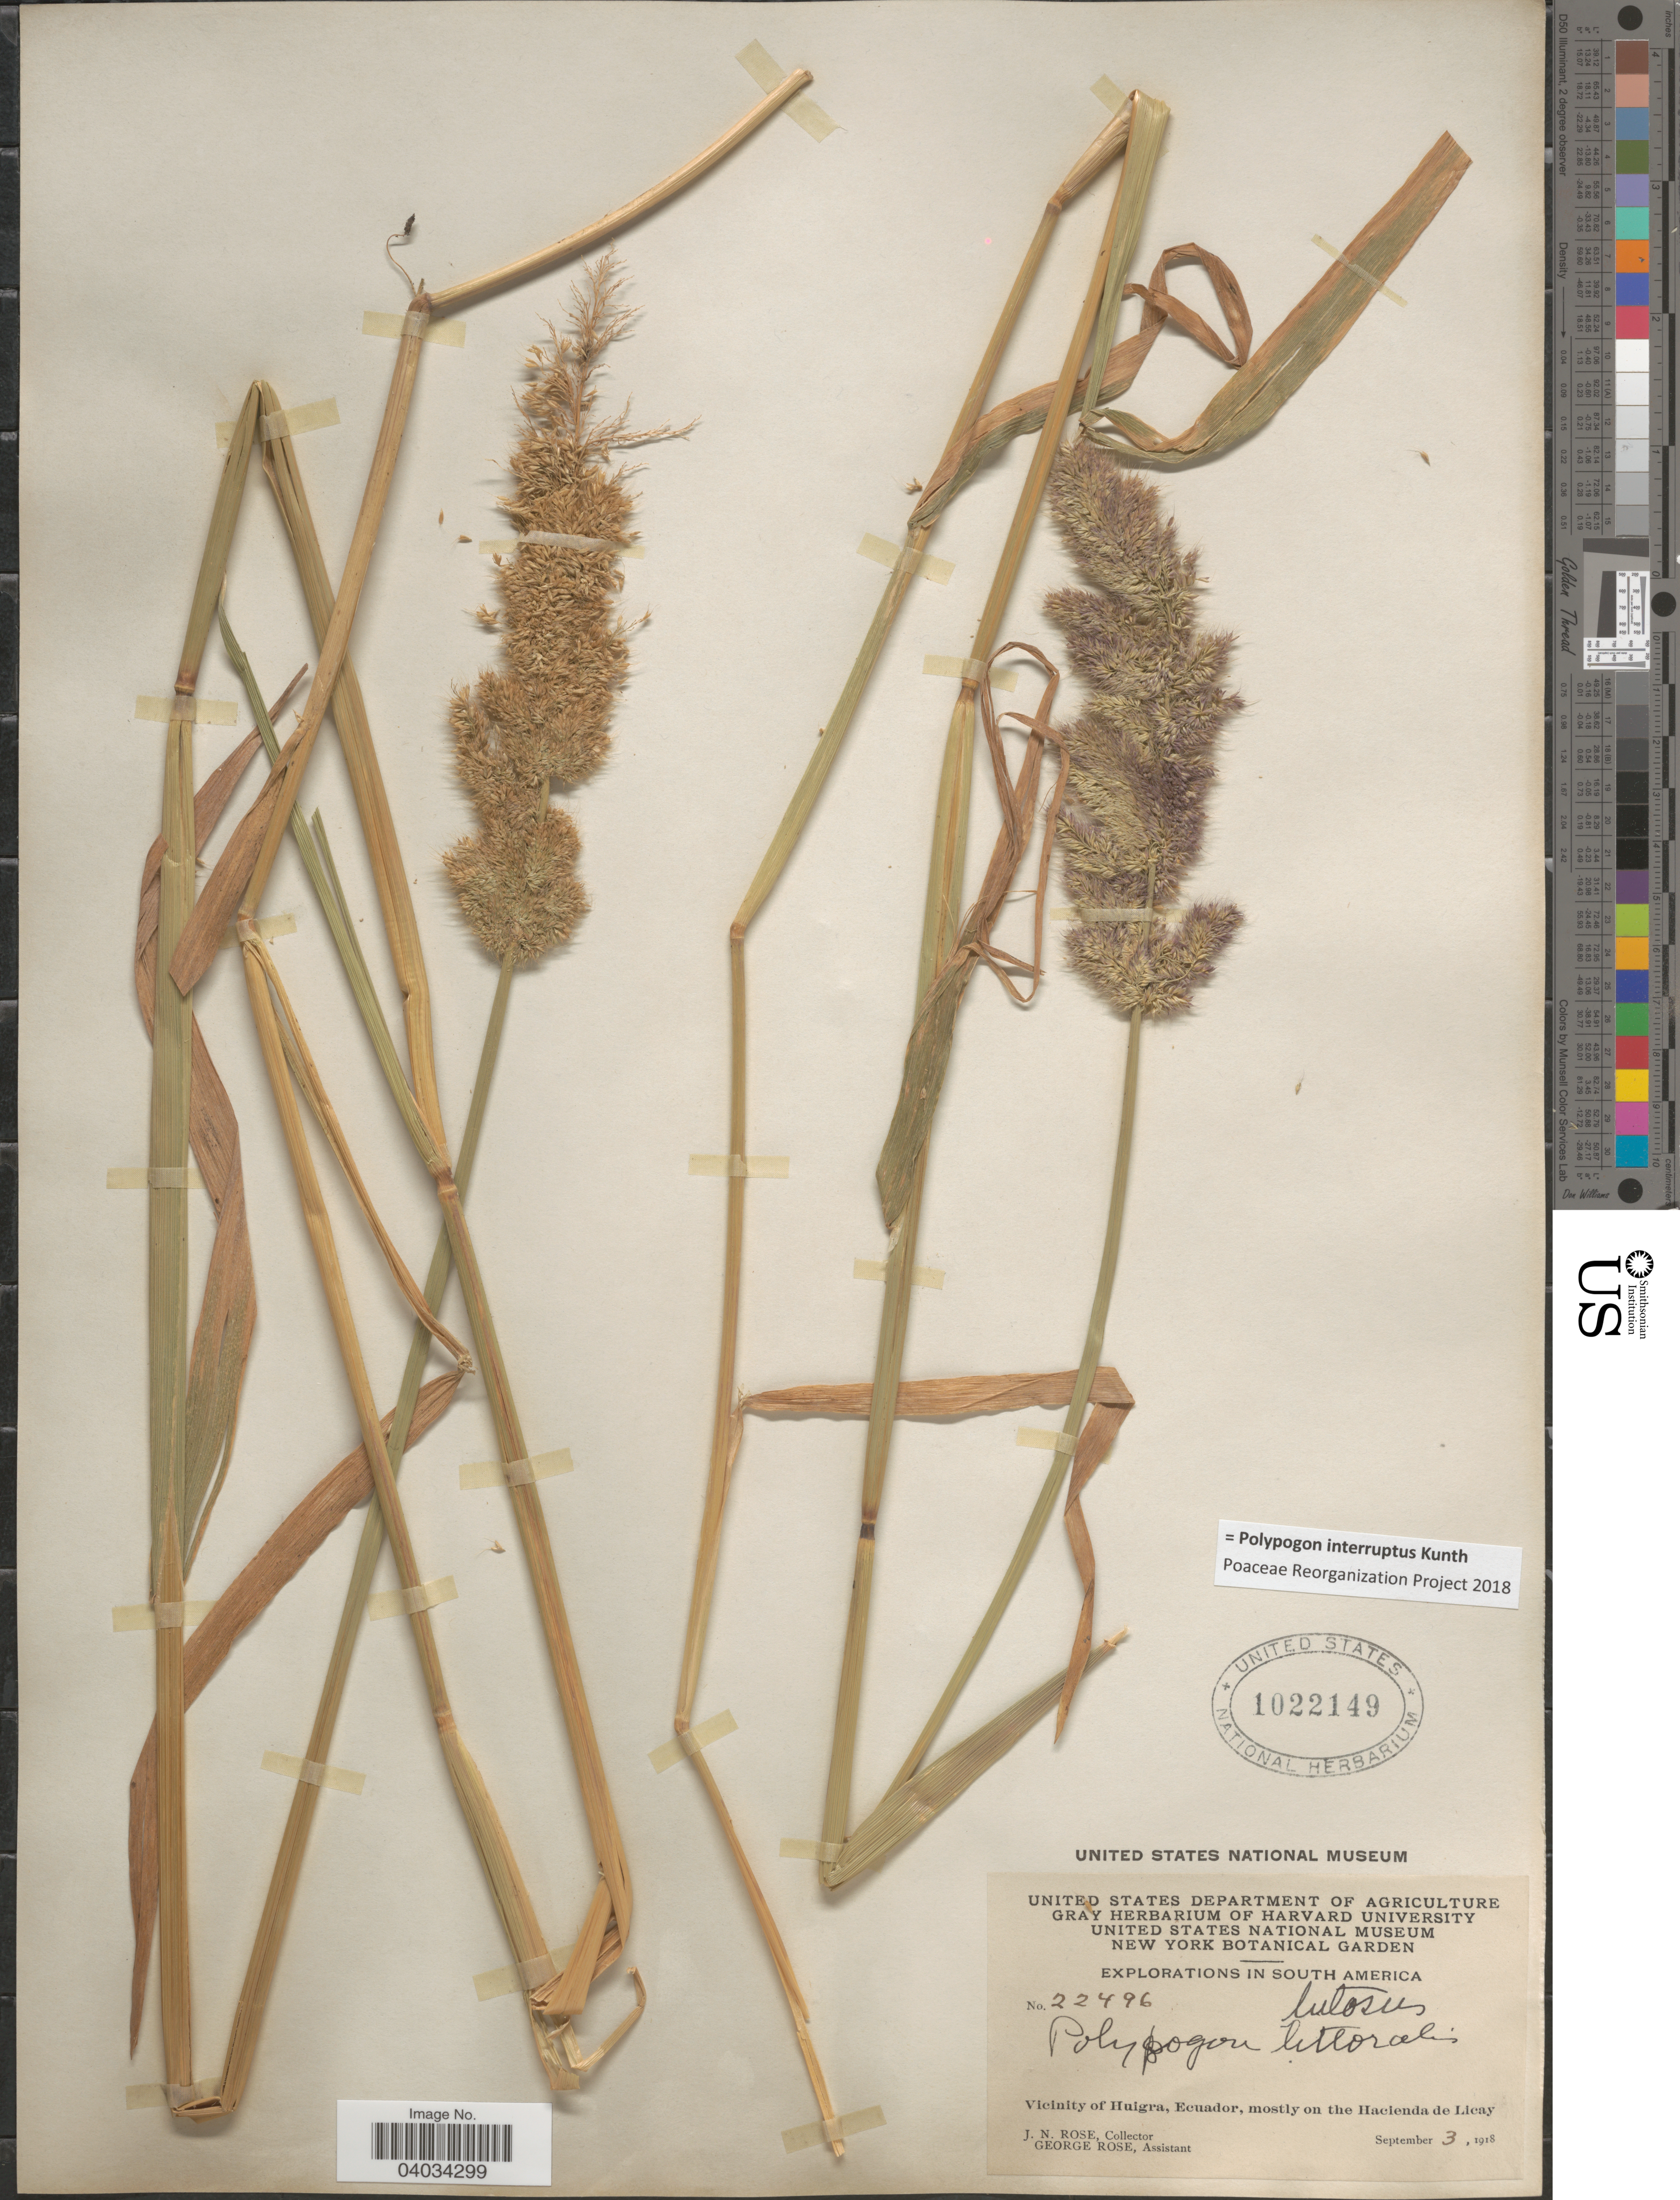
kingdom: Plantae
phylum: Tracheophyta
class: Liliopsida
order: Poales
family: Poaceae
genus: Polypogon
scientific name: Polypogon interruptus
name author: Kunth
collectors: J. N. Rose & G. Rose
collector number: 22496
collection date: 1918-09-03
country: Ecuador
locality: Vicinity of Huigra, mostly on the Hacienda de Licay.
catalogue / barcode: US 1022149